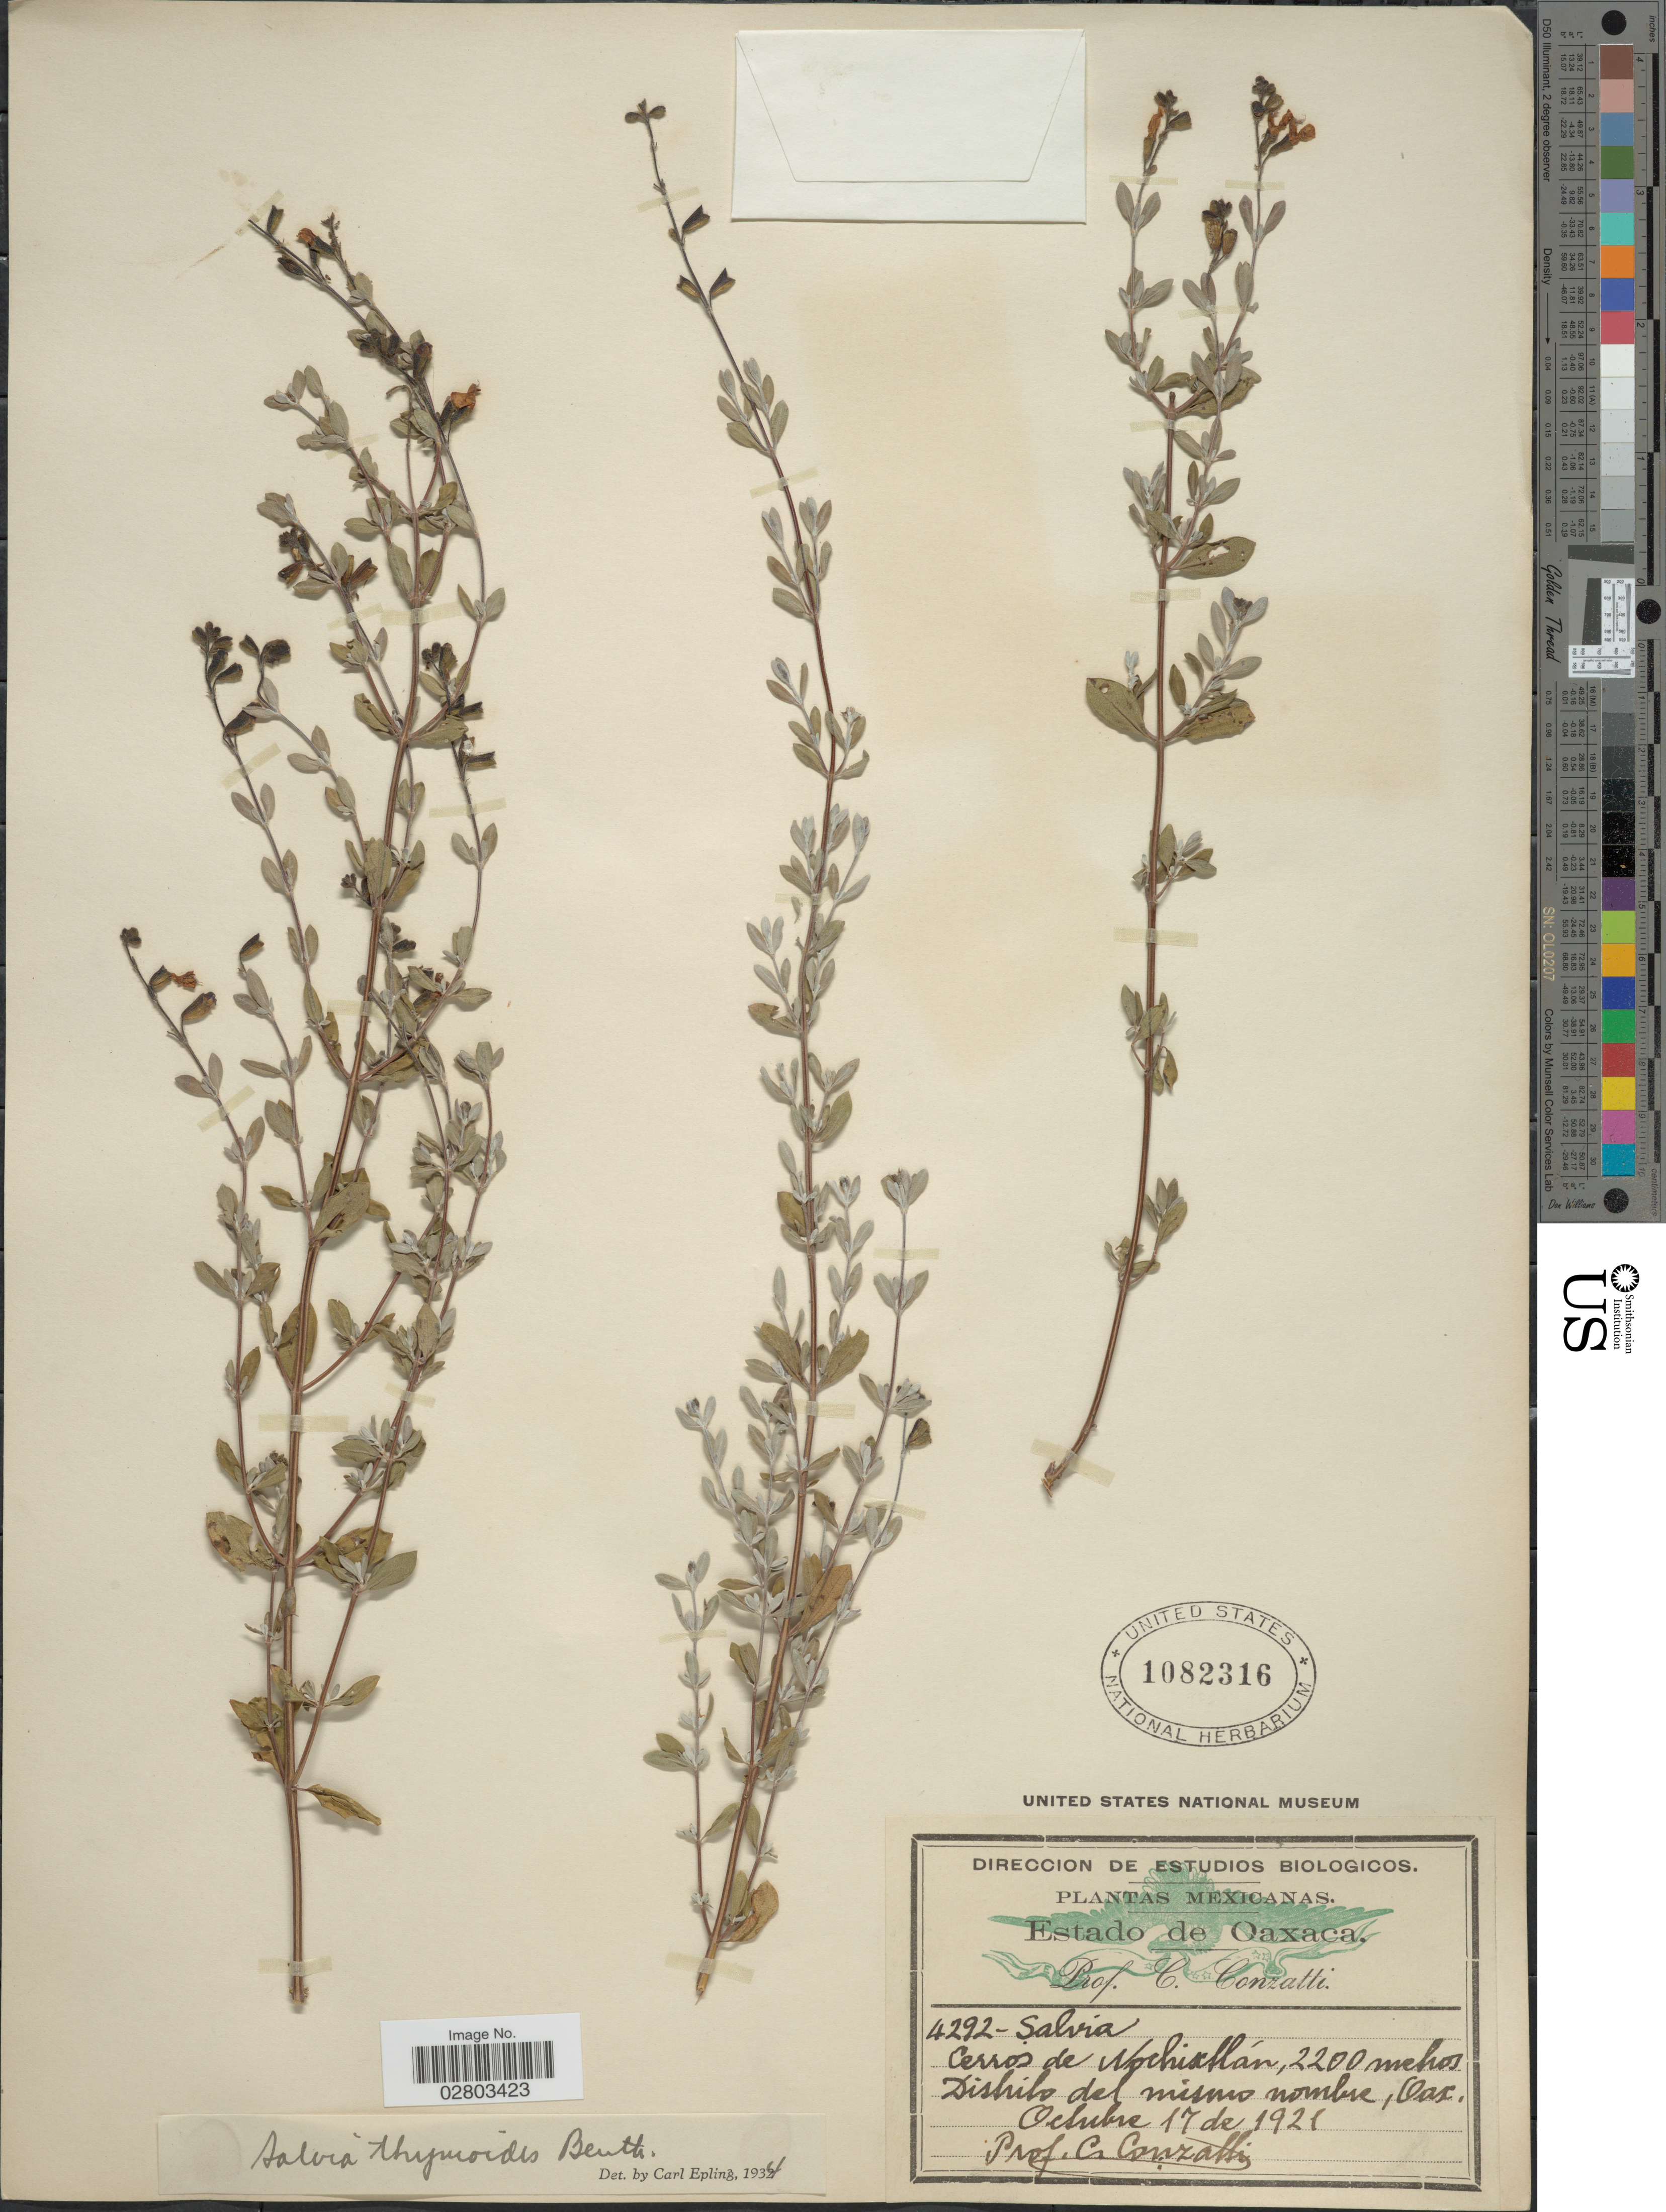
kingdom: Plantae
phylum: Tracheophyta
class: Magnoliopsida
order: Lamiales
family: Lamiaceae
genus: Salvia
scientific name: Salvia thymoides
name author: Benth.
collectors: C. Conzatti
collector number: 4292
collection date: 1921-10-17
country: Mexico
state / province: Oaxaca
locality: Cerros de Nochixtlan, Distrito del mismo nombre, Oax.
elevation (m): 2200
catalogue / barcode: US 1082316